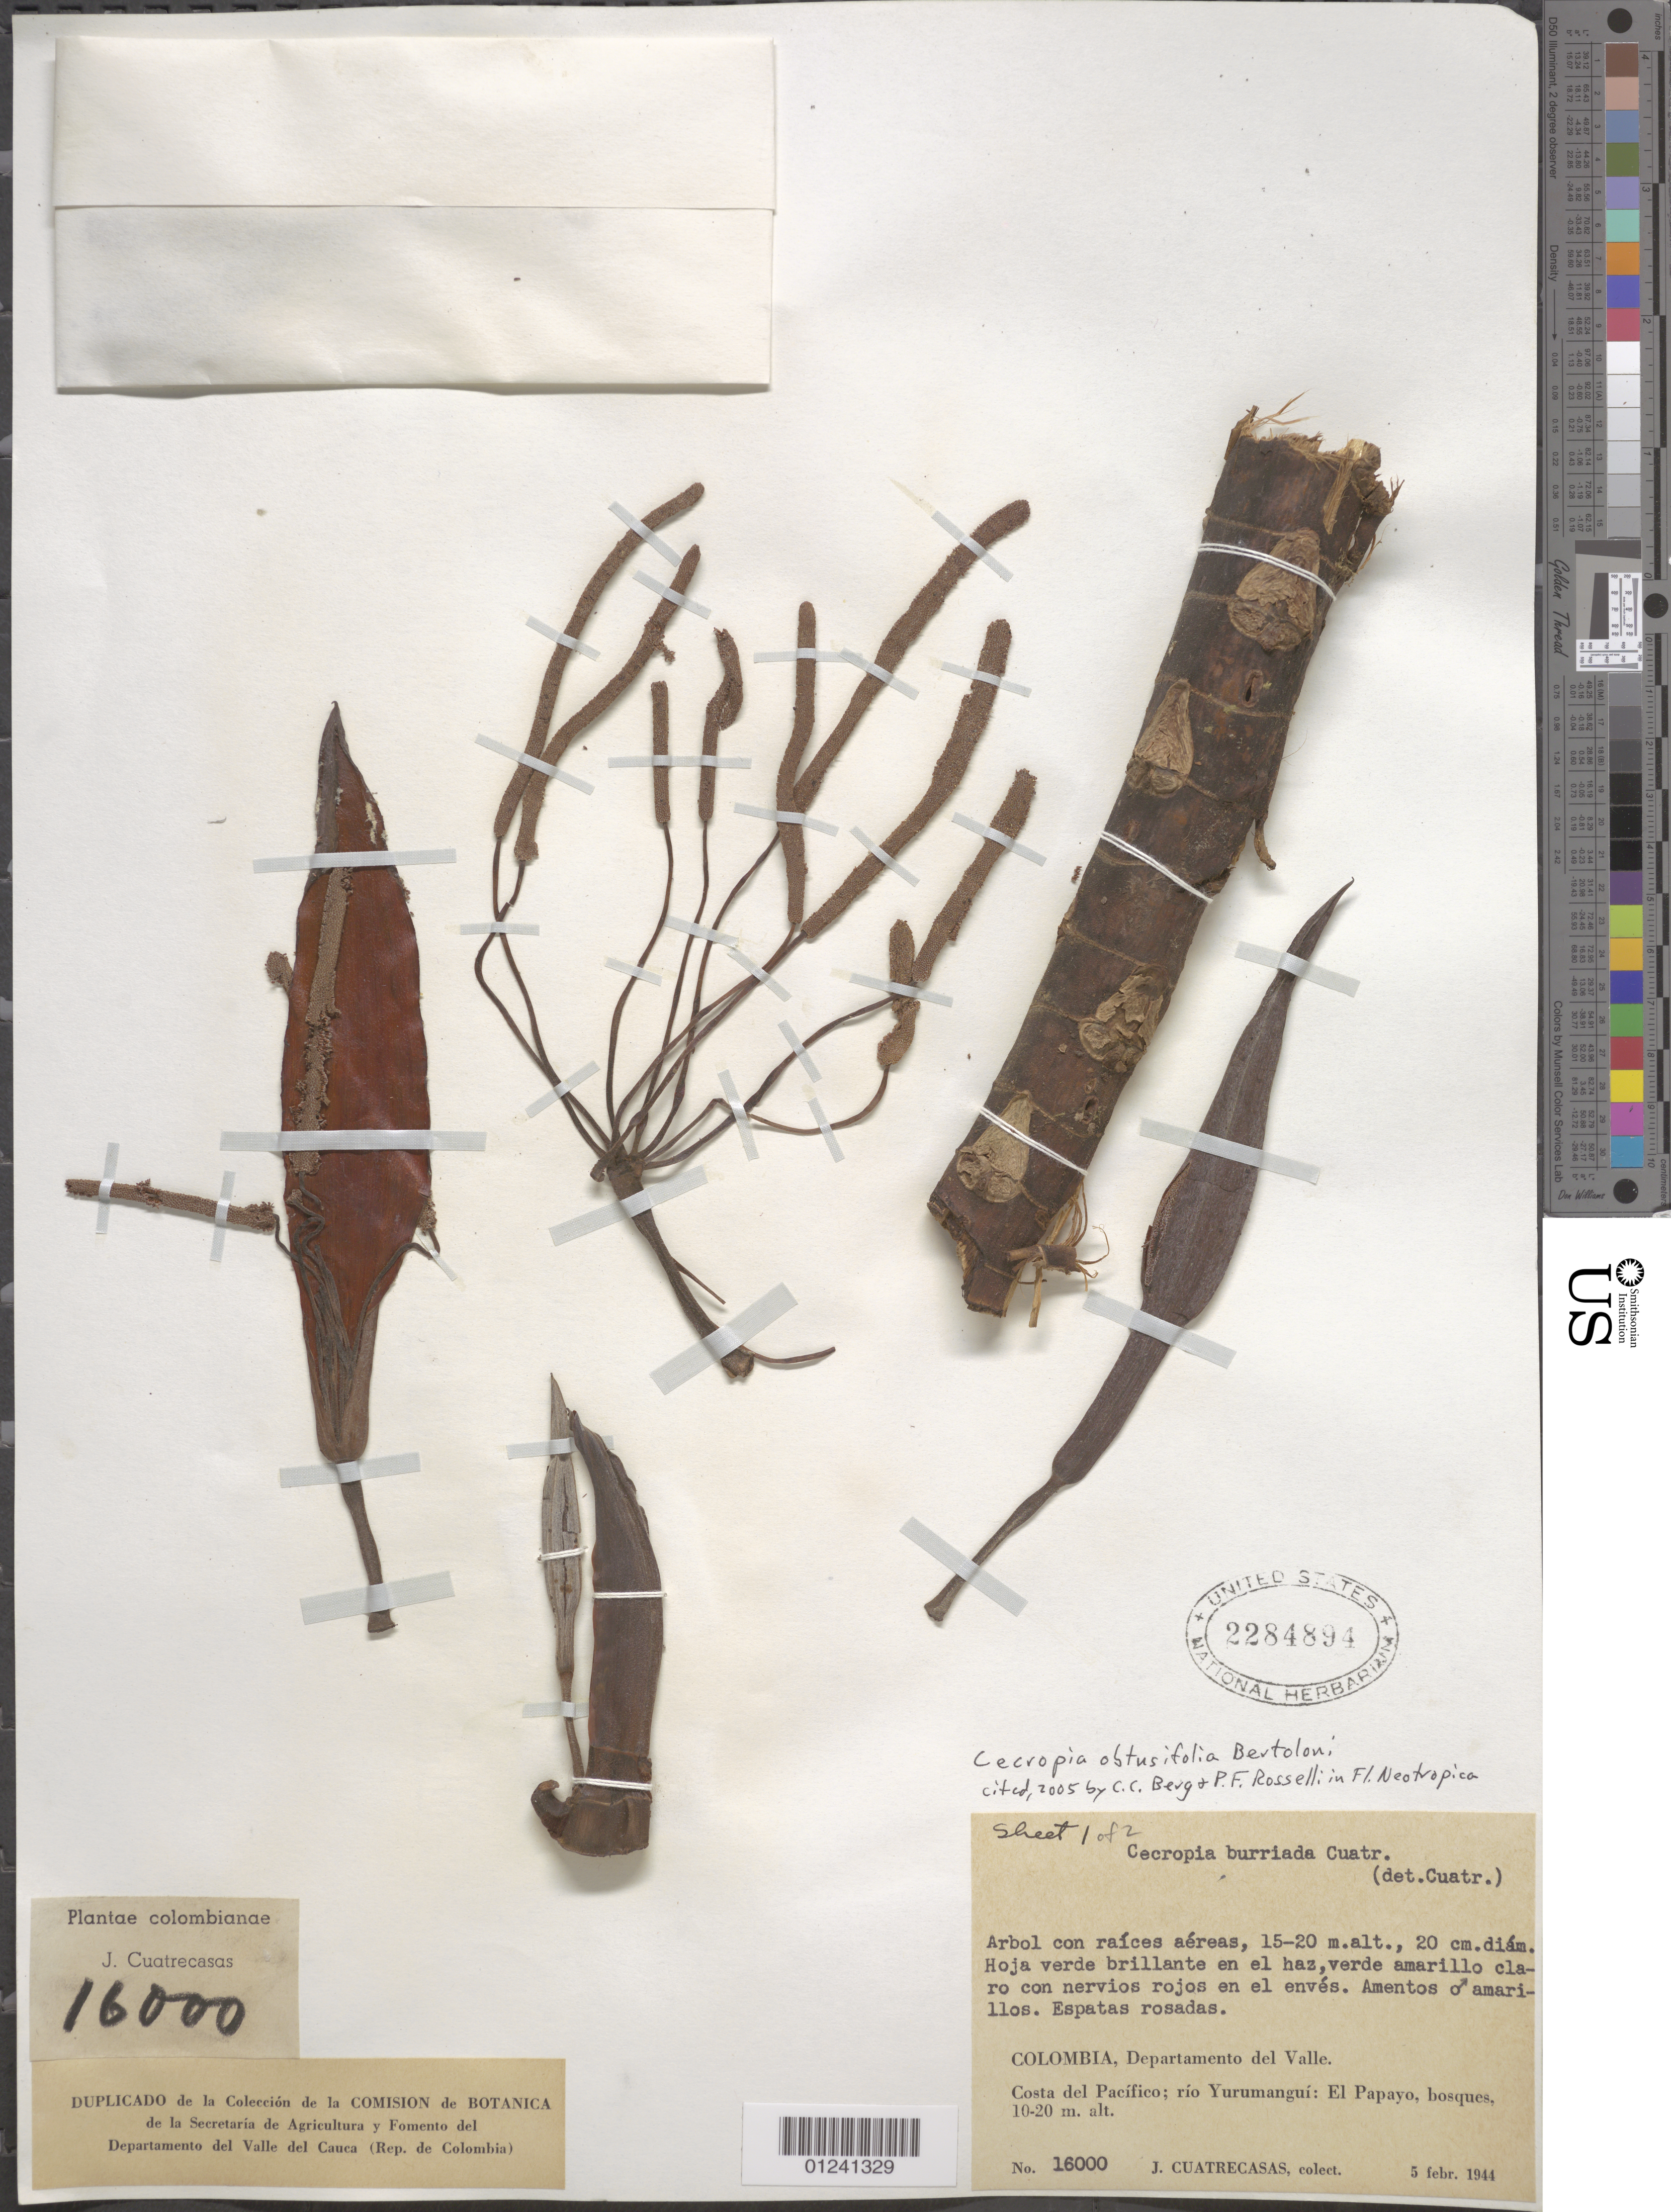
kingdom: Plantae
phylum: Tracheophyta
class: Magnoliopsida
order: Rosales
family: Urticaceae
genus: Cecropia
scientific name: Cecropia obtusifolia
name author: Bertol.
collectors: J. Cuatrecasas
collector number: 16000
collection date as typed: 05 Feb 1944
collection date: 1944-02-05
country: Colombia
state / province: Valle del Cauca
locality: Costa del Pacifico, Rio Yurumangui, El Papayo.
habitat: bosques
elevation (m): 10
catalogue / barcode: US 2284894